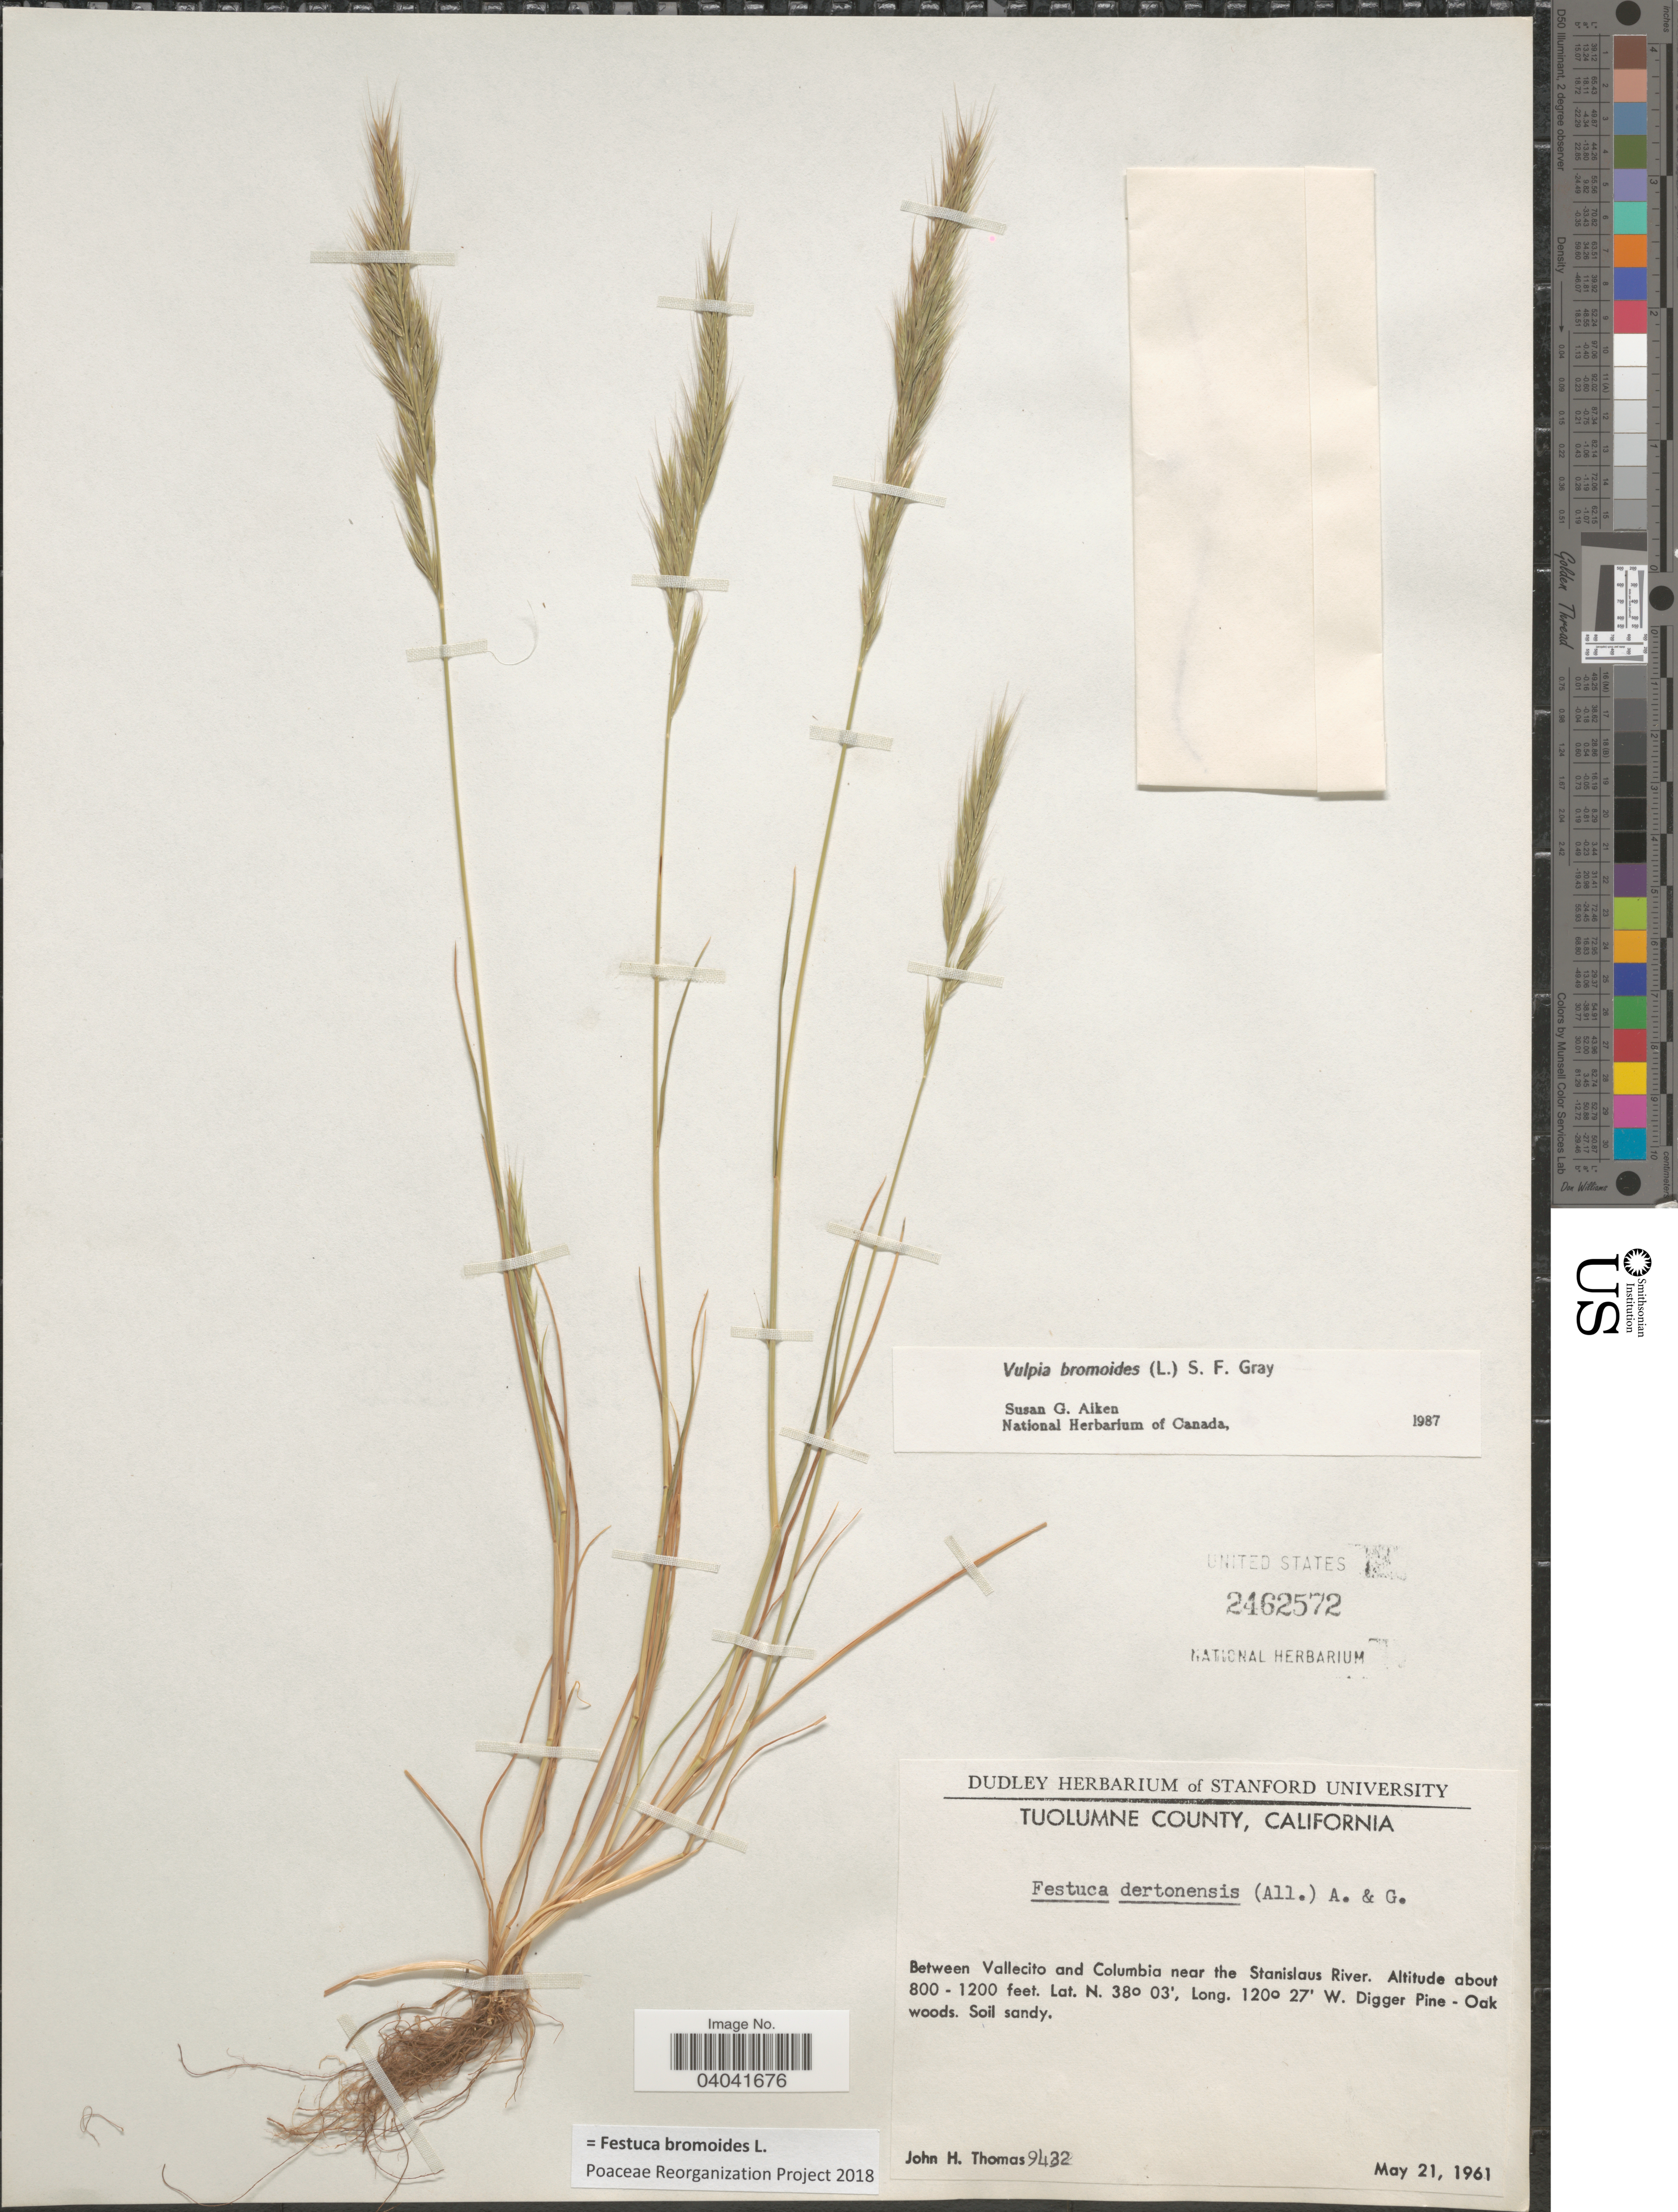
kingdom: Plantae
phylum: Tracheophyta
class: Liliopsida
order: Poales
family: Poaceae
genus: Festuca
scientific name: Festuca bromoides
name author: L.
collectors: J. H. Thomas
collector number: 9432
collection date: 1961-05-21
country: United States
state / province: California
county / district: Tuolumne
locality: Tuolumne County. Between Vallecito and Columbia near the Stanislaus River.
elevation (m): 244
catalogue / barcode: US 2462572